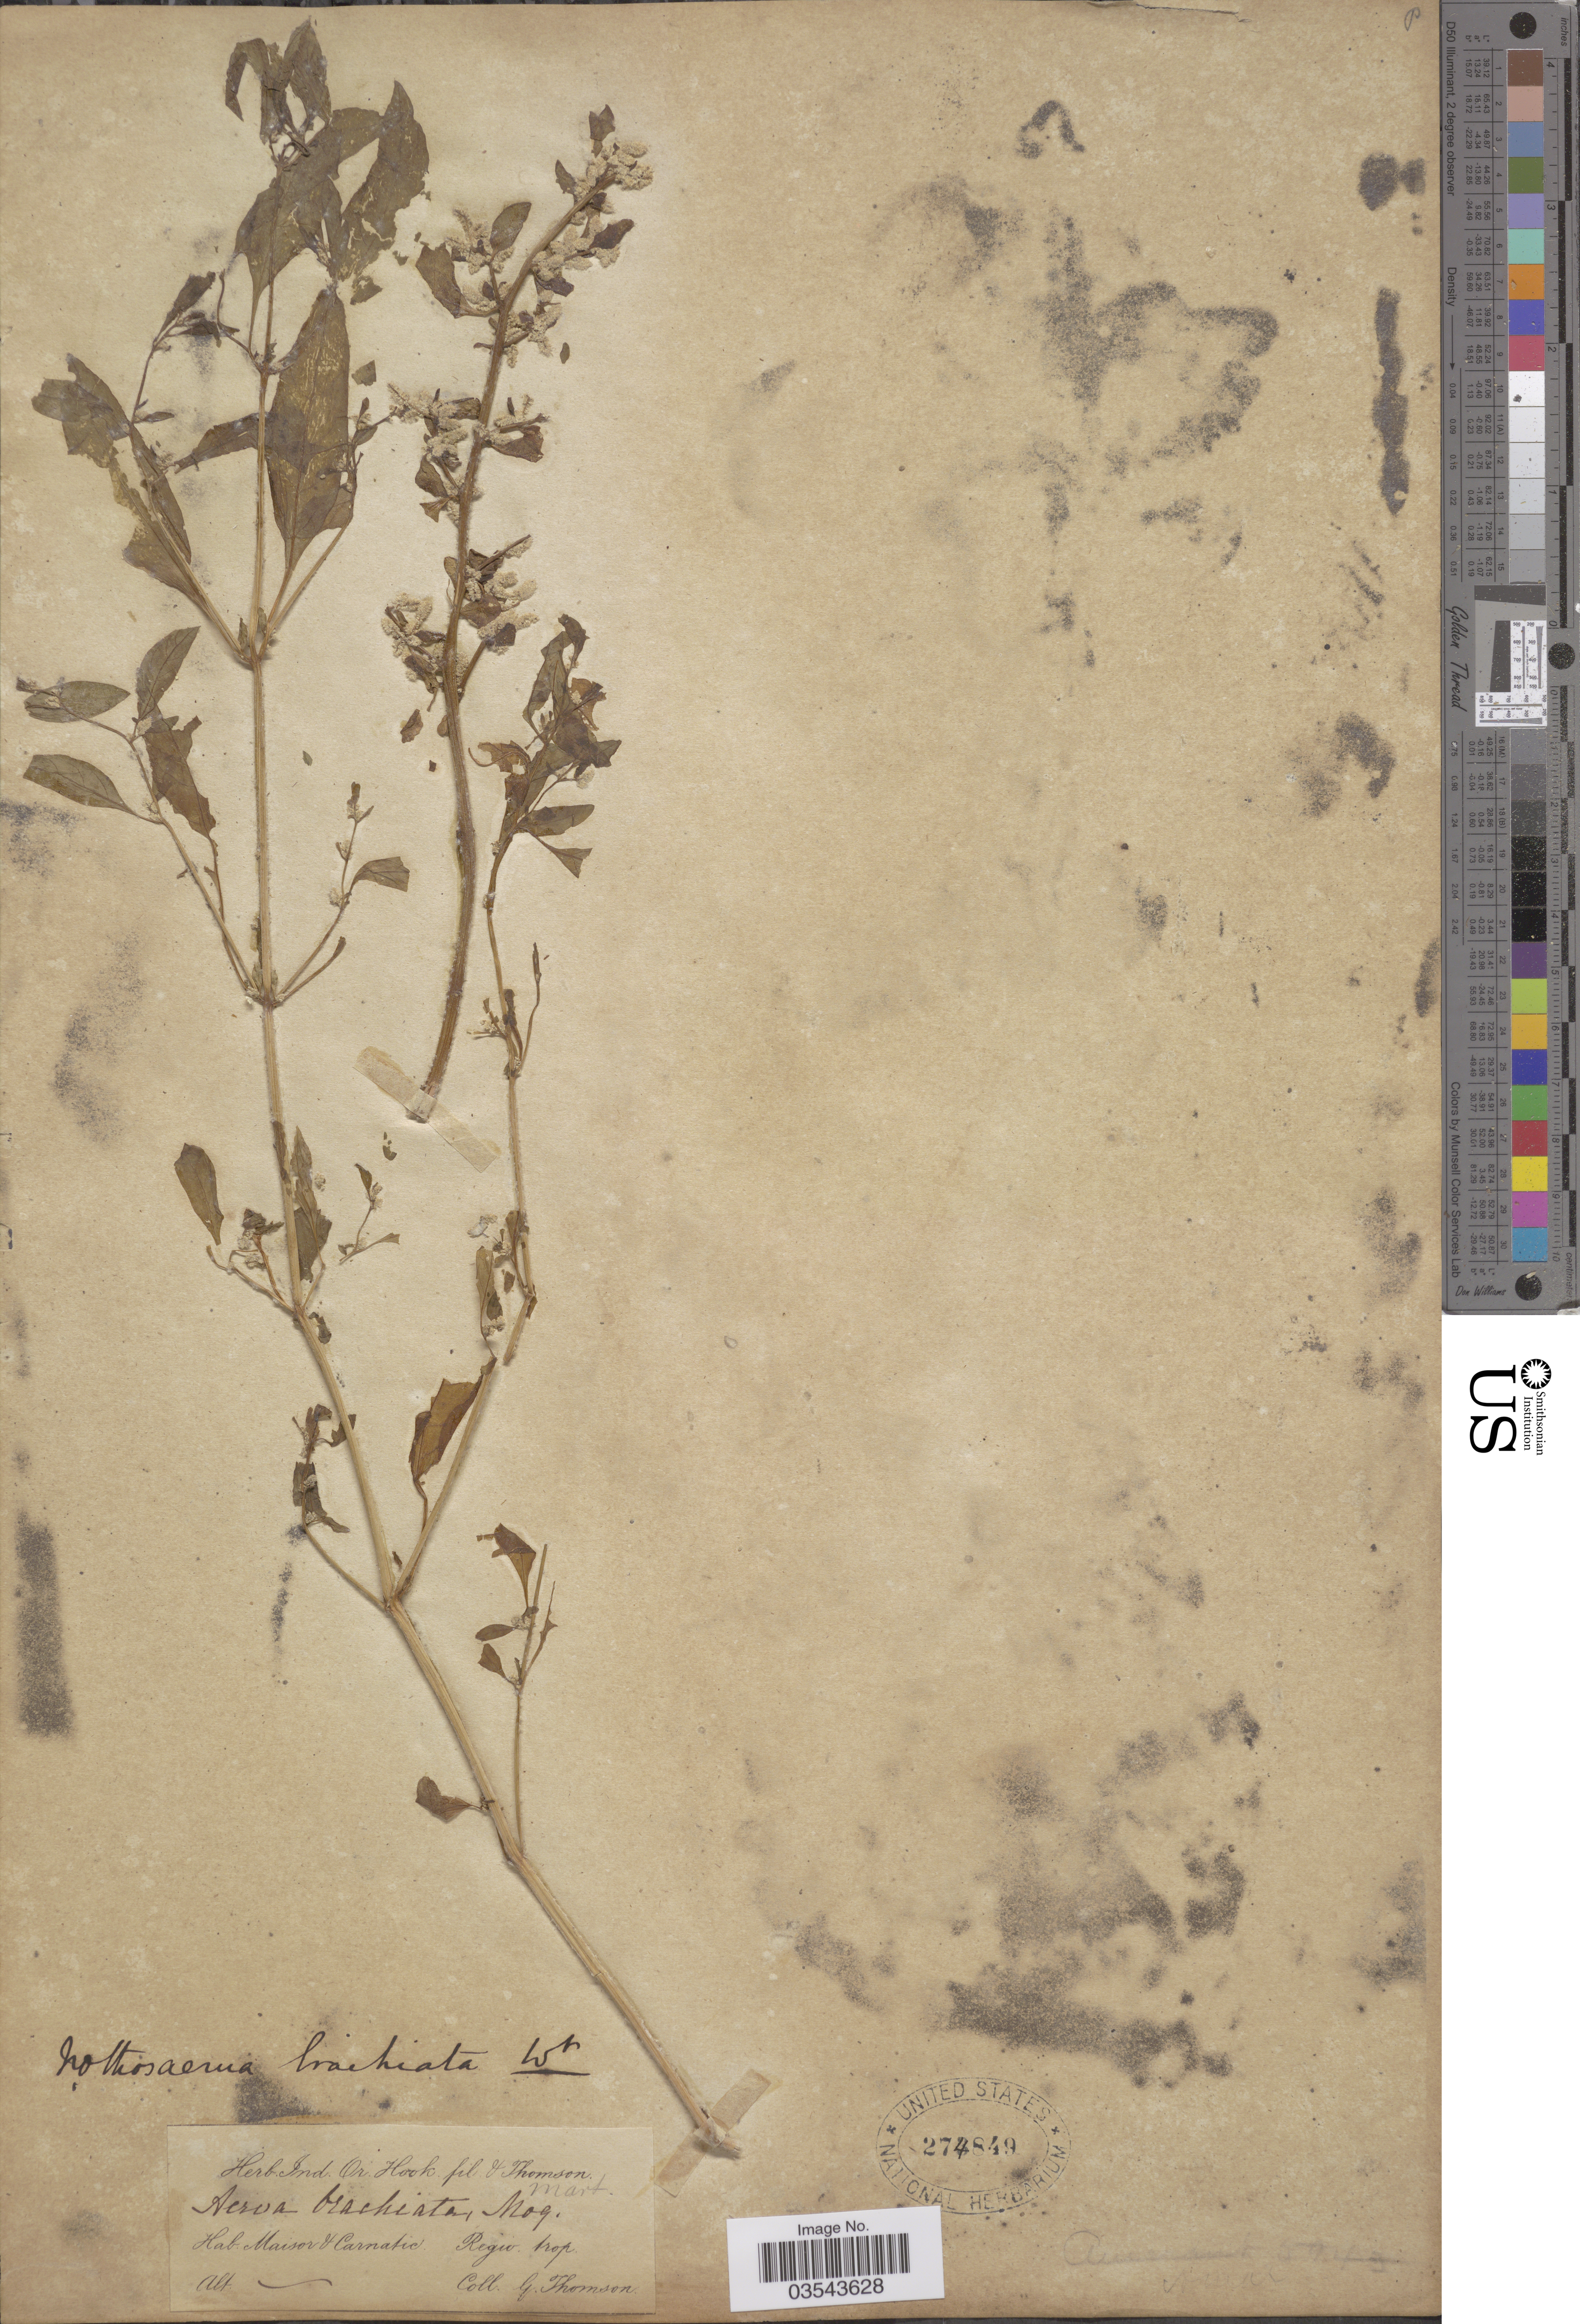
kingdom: Plantae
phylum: Tracheophyta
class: Magnoliopsida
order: Caryophyllales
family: Amaranthaceae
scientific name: Nothosaerua brachiata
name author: Baill.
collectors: G. Thomson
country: India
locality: Maisor & Carnatic. Regio trop.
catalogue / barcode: US 274849